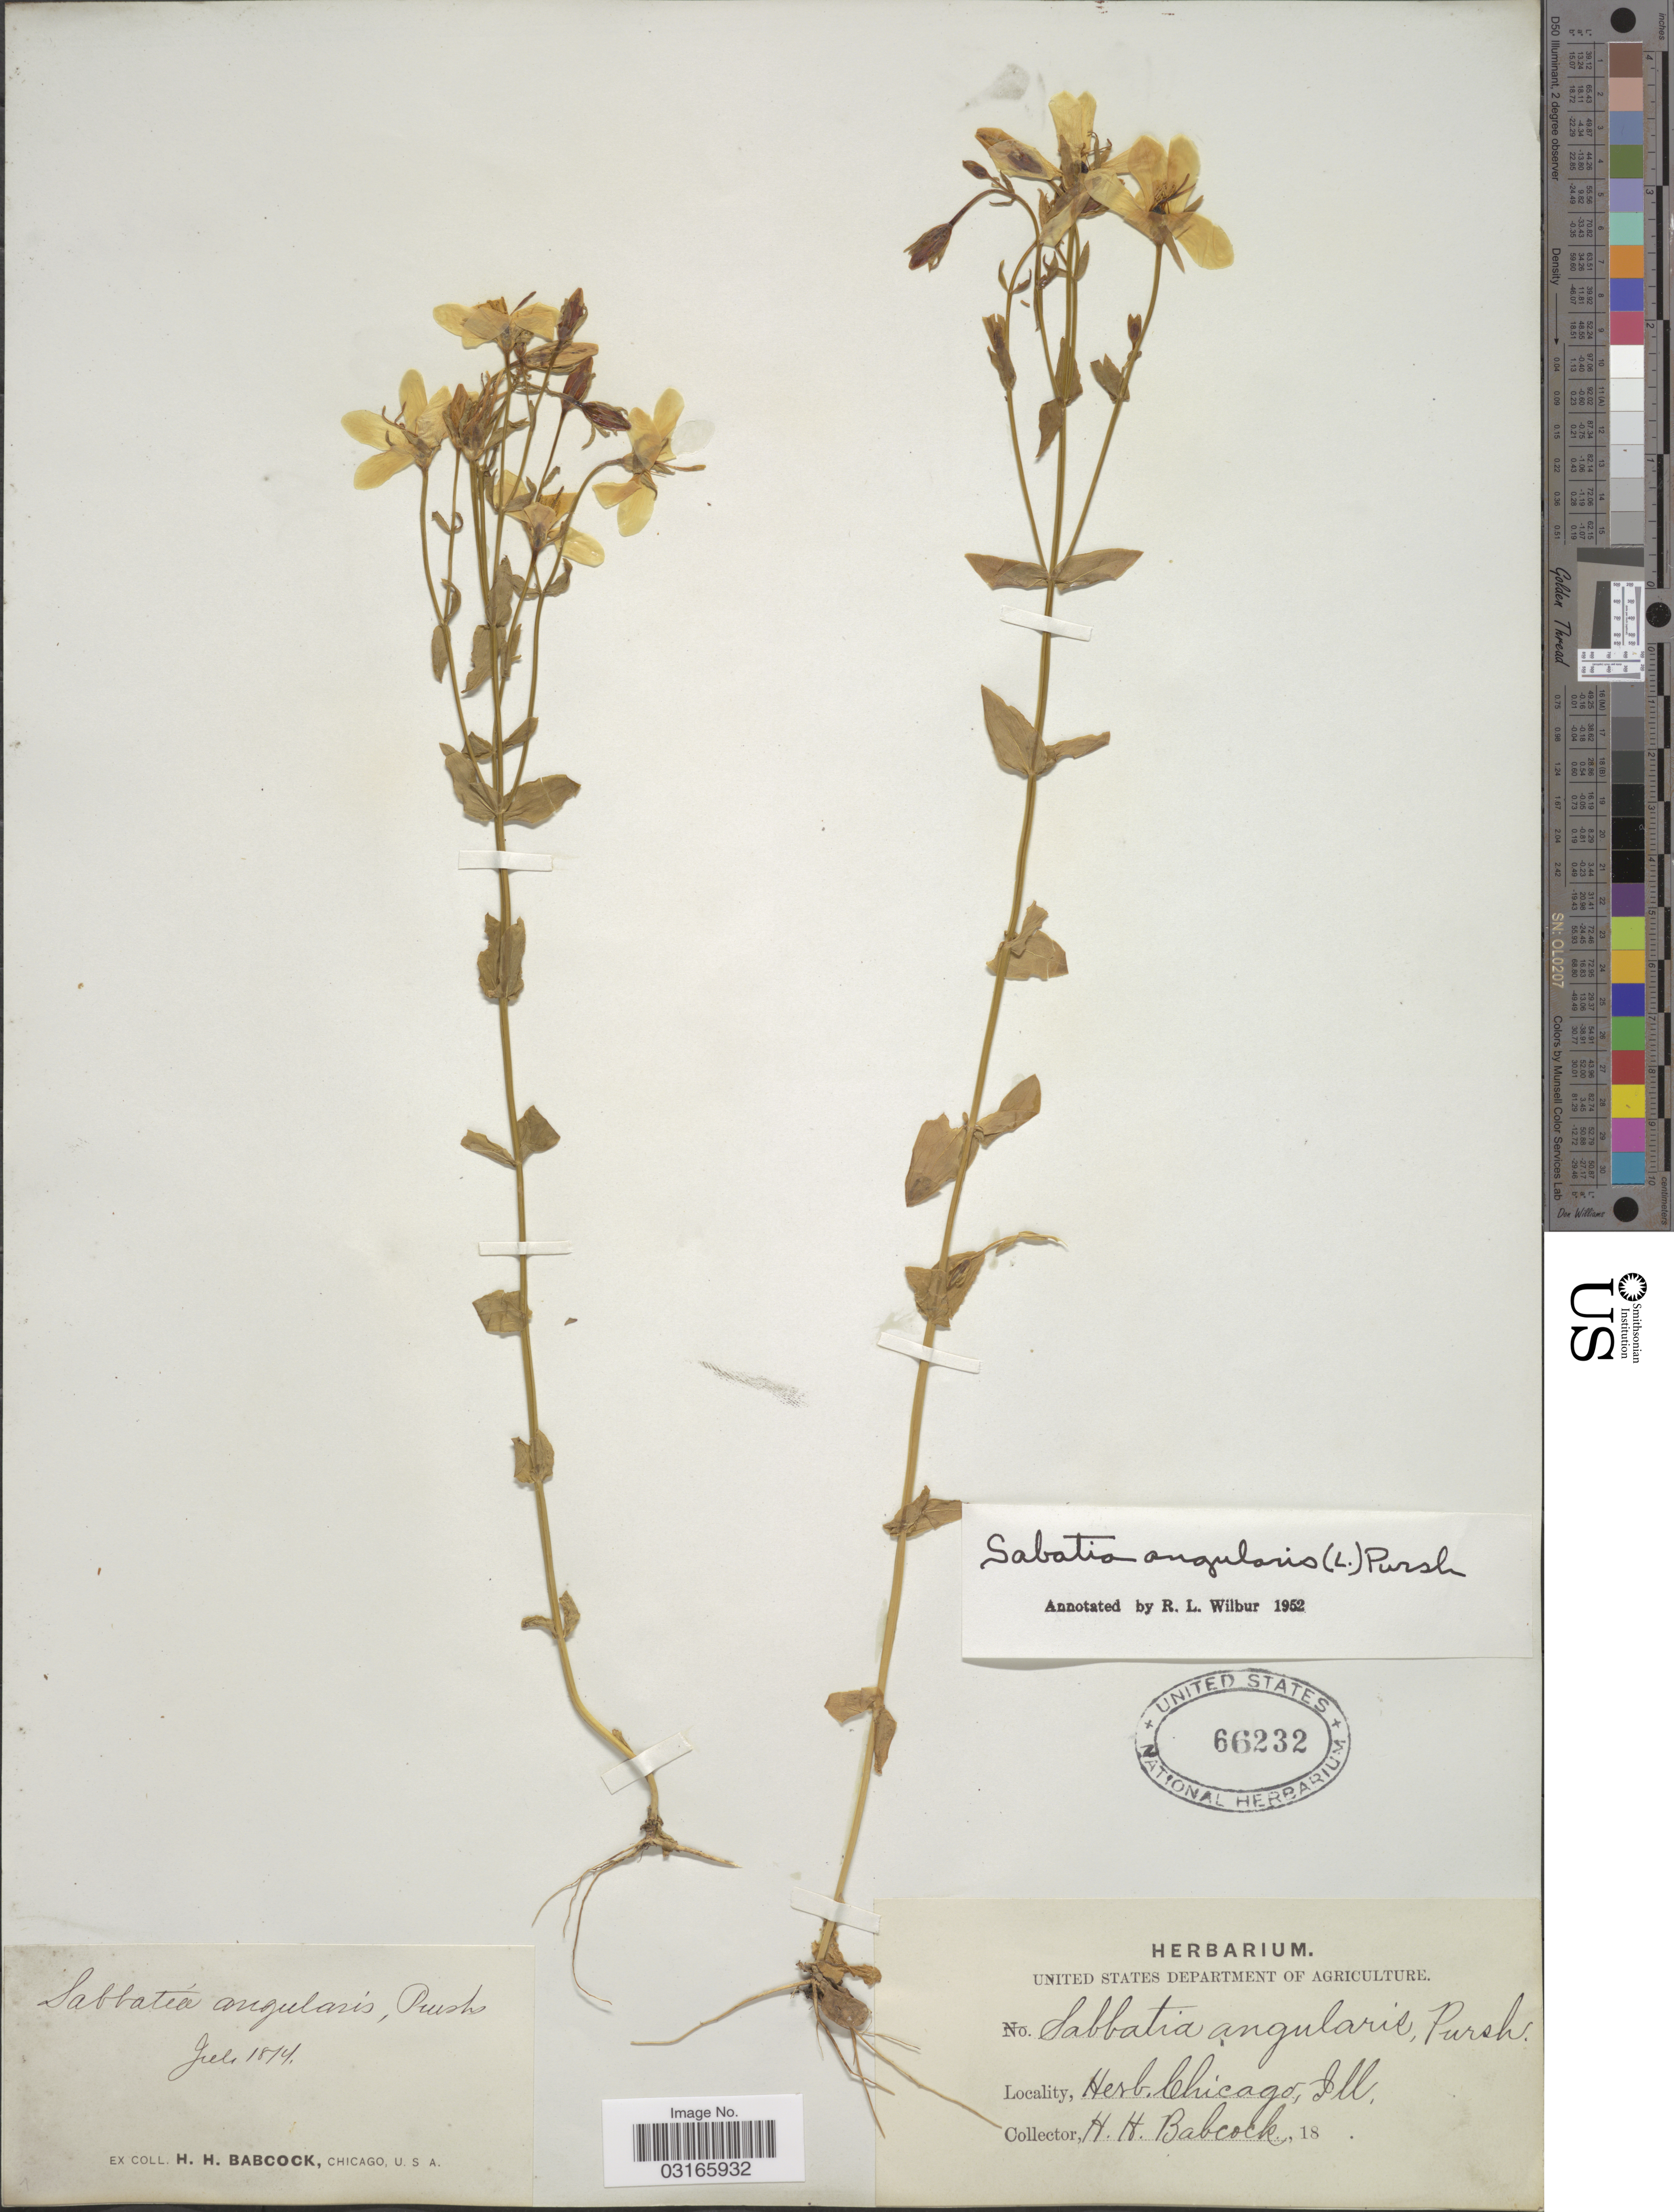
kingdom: Plantae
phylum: Tracheophyta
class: Magnoliopsida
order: Gentianales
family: Gentianaceae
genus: Sabatia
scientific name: Sabatia angularis (L.) Pursh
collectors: H. Babcock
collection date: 1814-07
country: United States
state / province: Illinois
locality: Chicago, Ill.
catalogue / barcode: US 66232